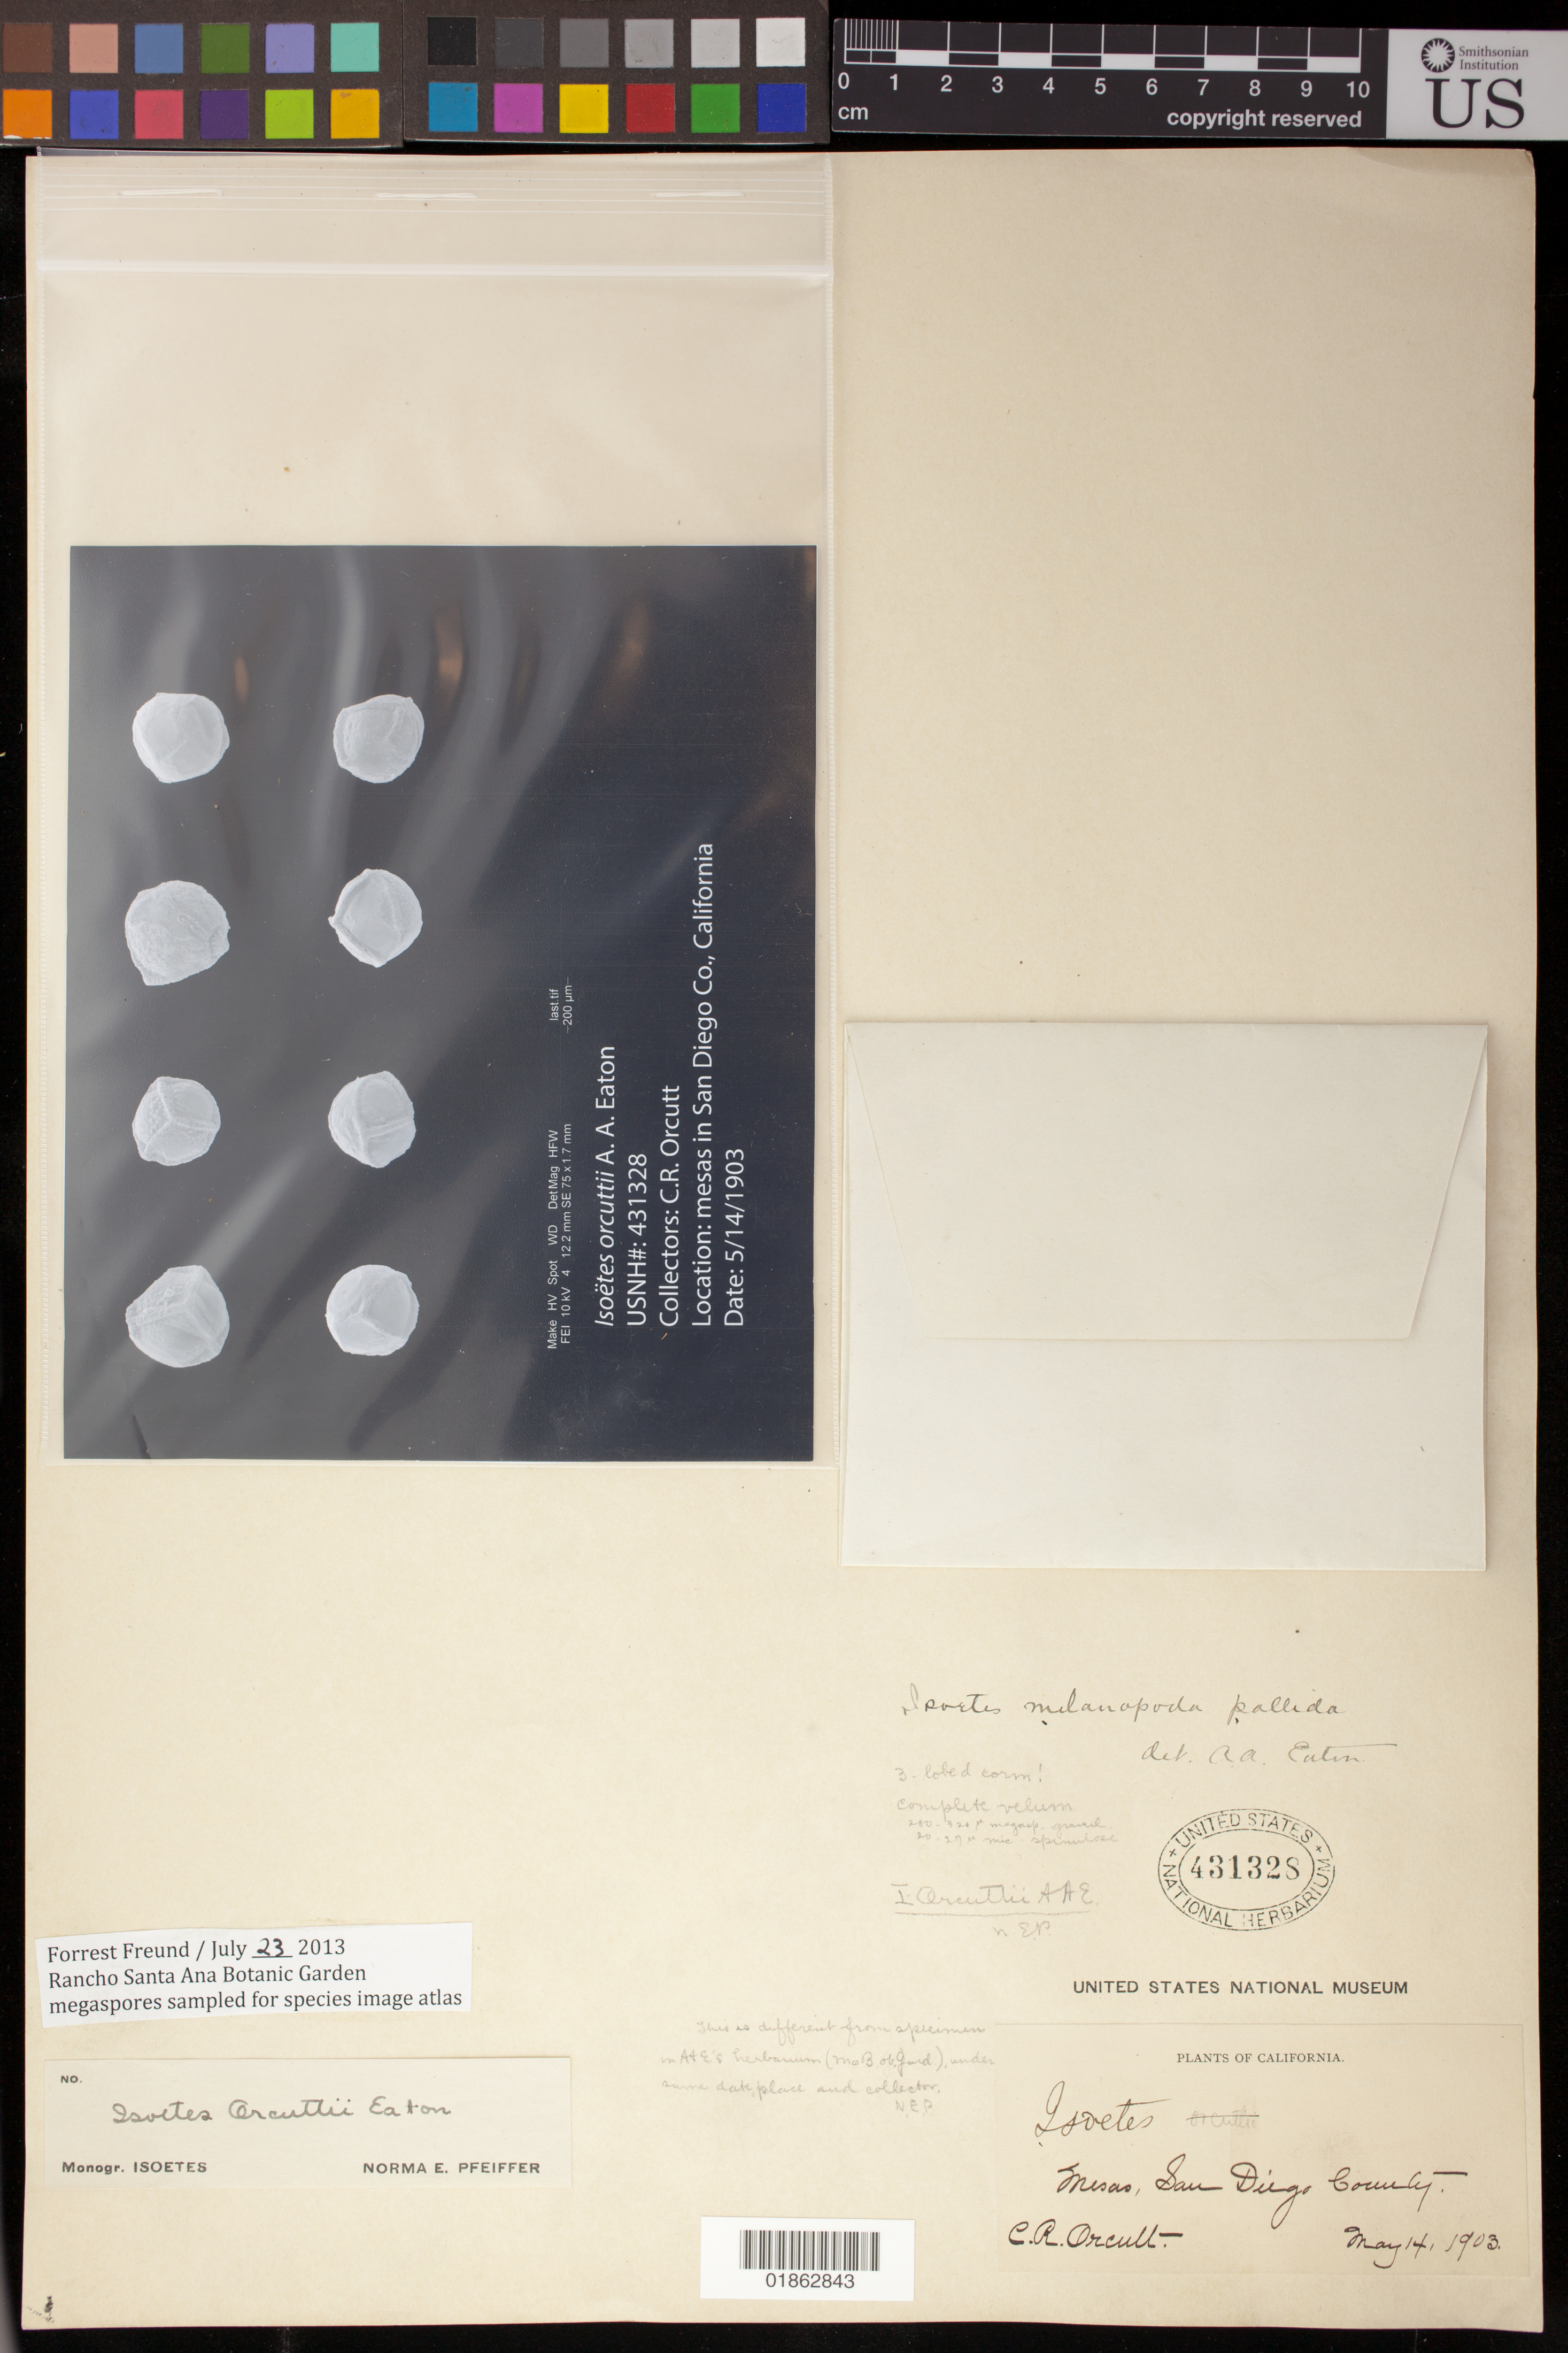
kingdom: Plantae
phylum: Tracheophyta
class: Lycopodiopsida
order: Isoetales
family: Isoetaceae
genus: Isoetes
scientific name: Isoetes orcuttii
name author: A.A. Eaton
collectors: C. R. Orcutt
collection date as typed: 14 May 1903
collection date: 1903-05-14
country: United States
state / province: California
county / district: San Diego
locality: Mesas, San Diego County.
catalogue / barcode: US 431328